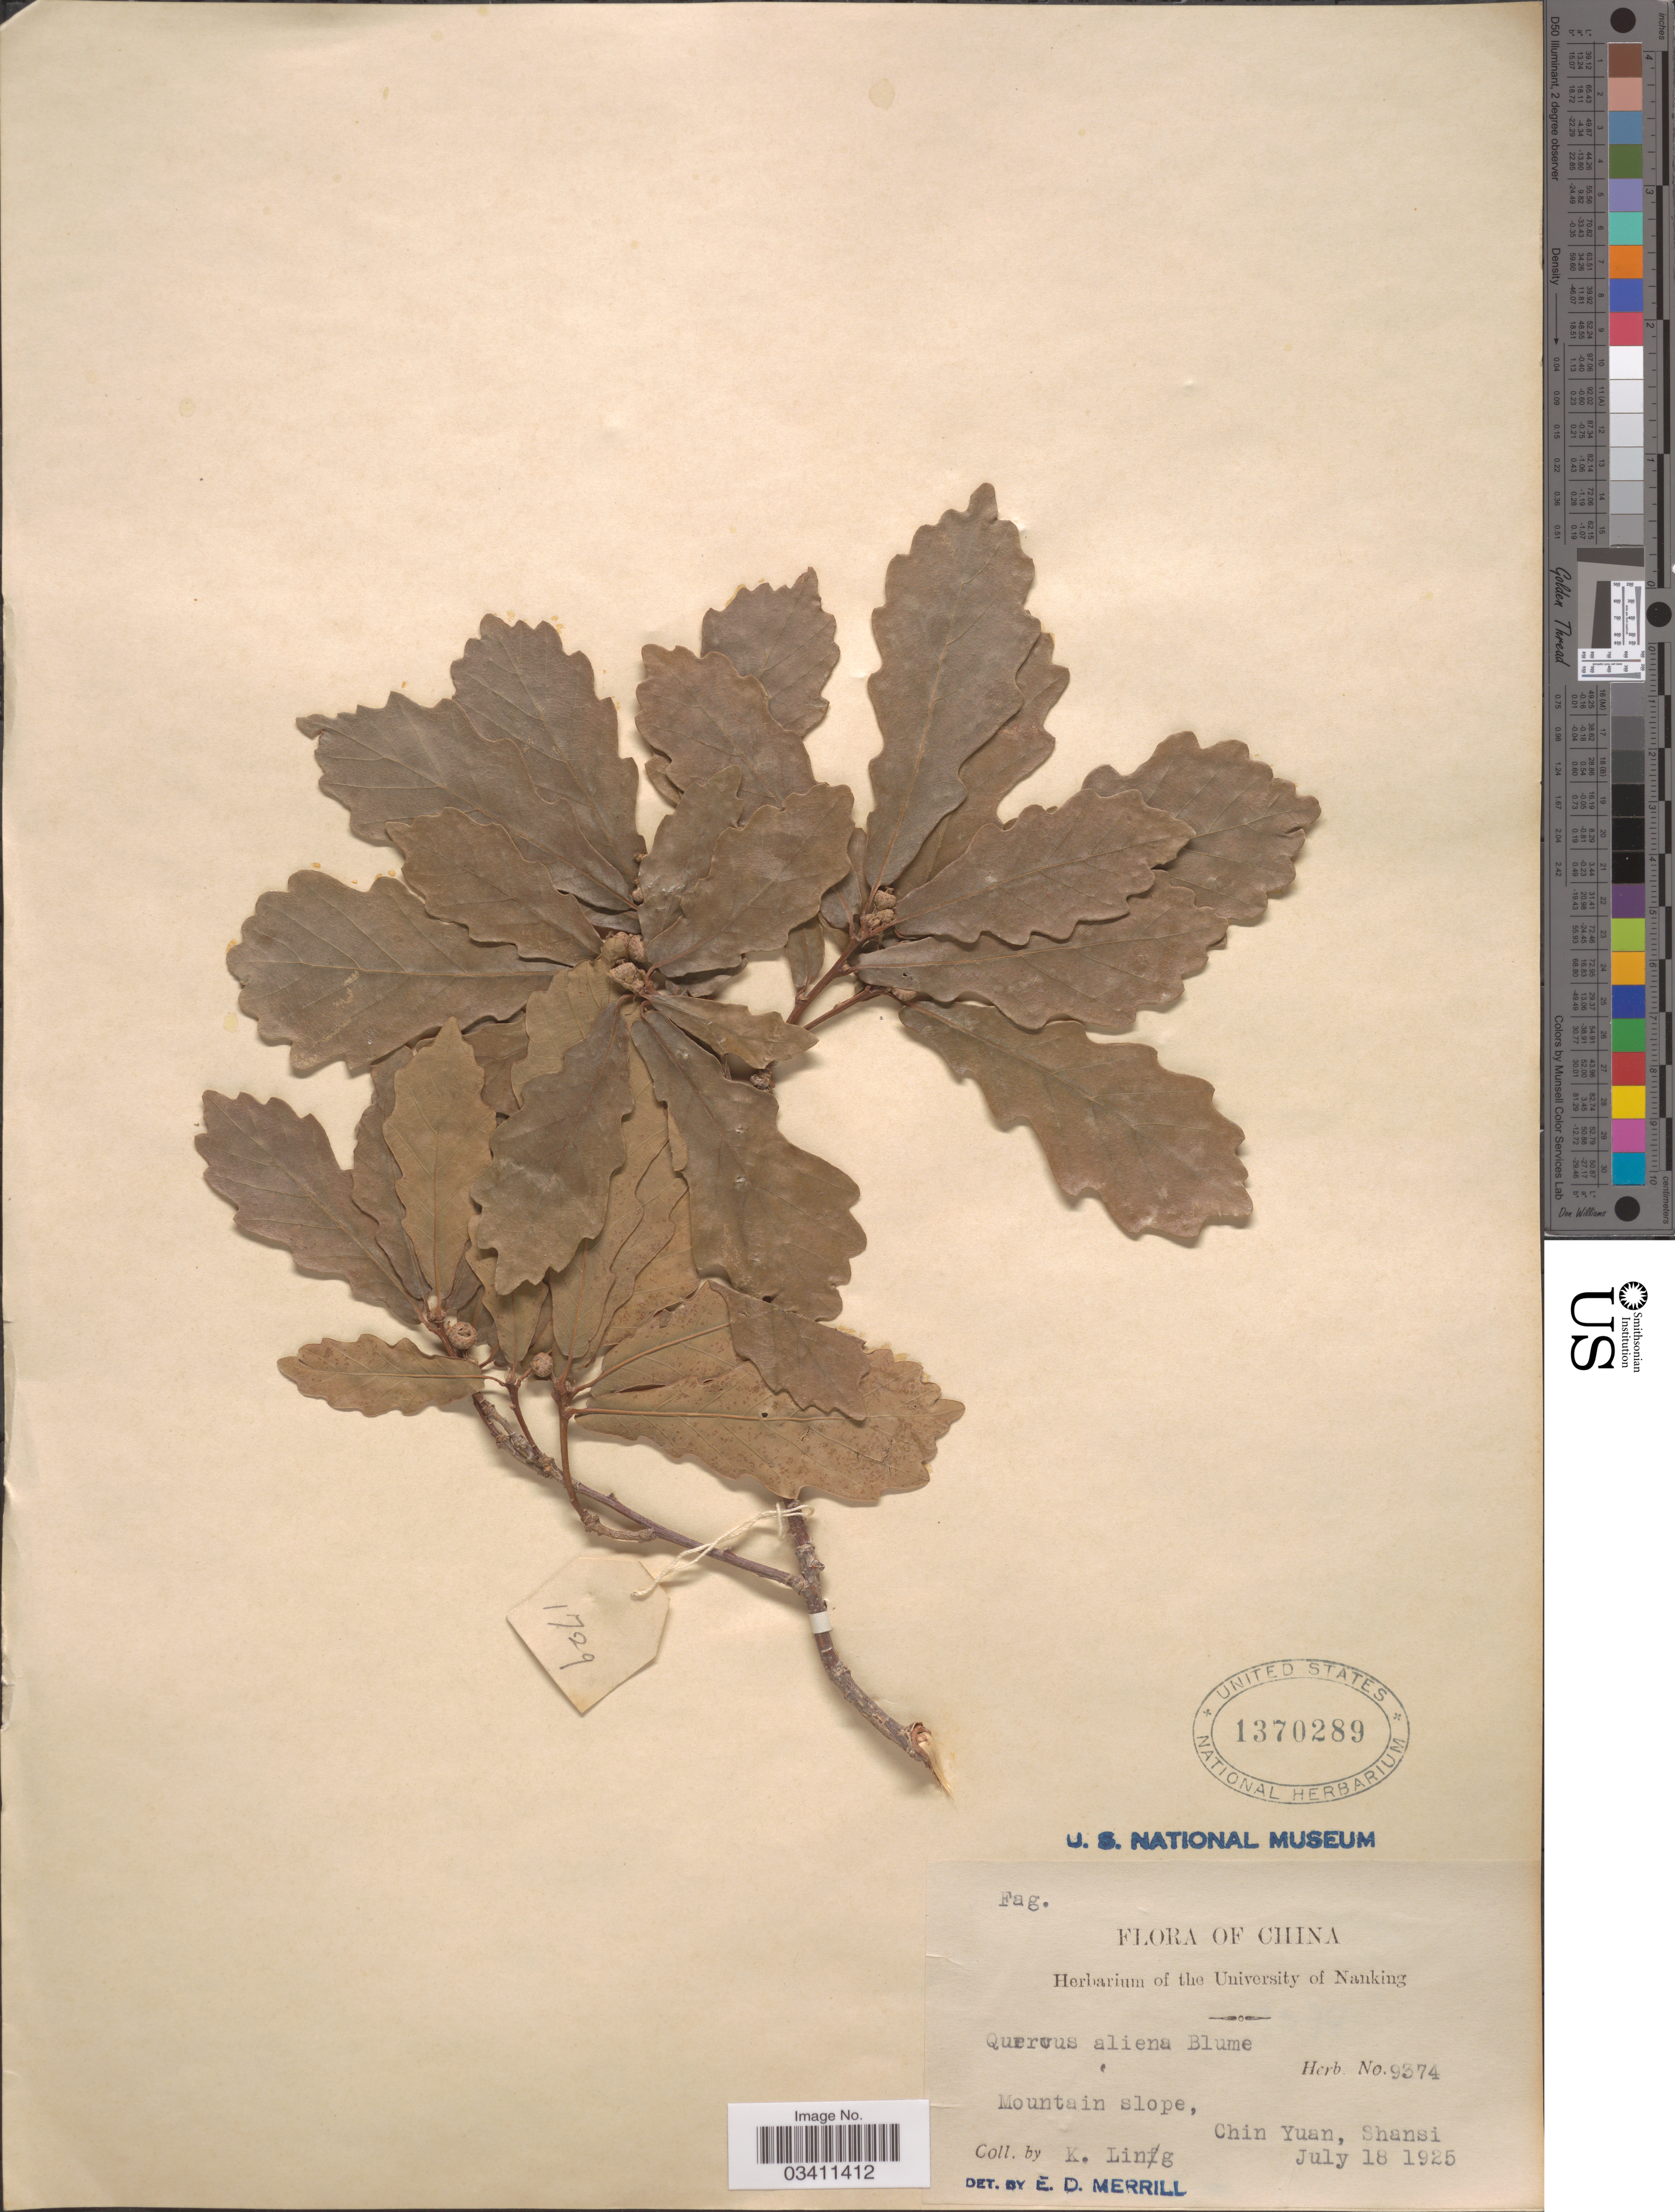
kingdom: Plantae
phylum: Tracheophyta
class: Magnoliopsida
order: Fagales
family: Fagaceae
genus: Quercus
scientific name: Quercus aliena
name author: Blume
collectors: K. Ling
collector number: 9374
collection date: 1925-07-18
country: China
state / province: Shanxi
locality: Mountain slope, Chin Yuan, Shansi.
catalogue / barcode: US 1370289